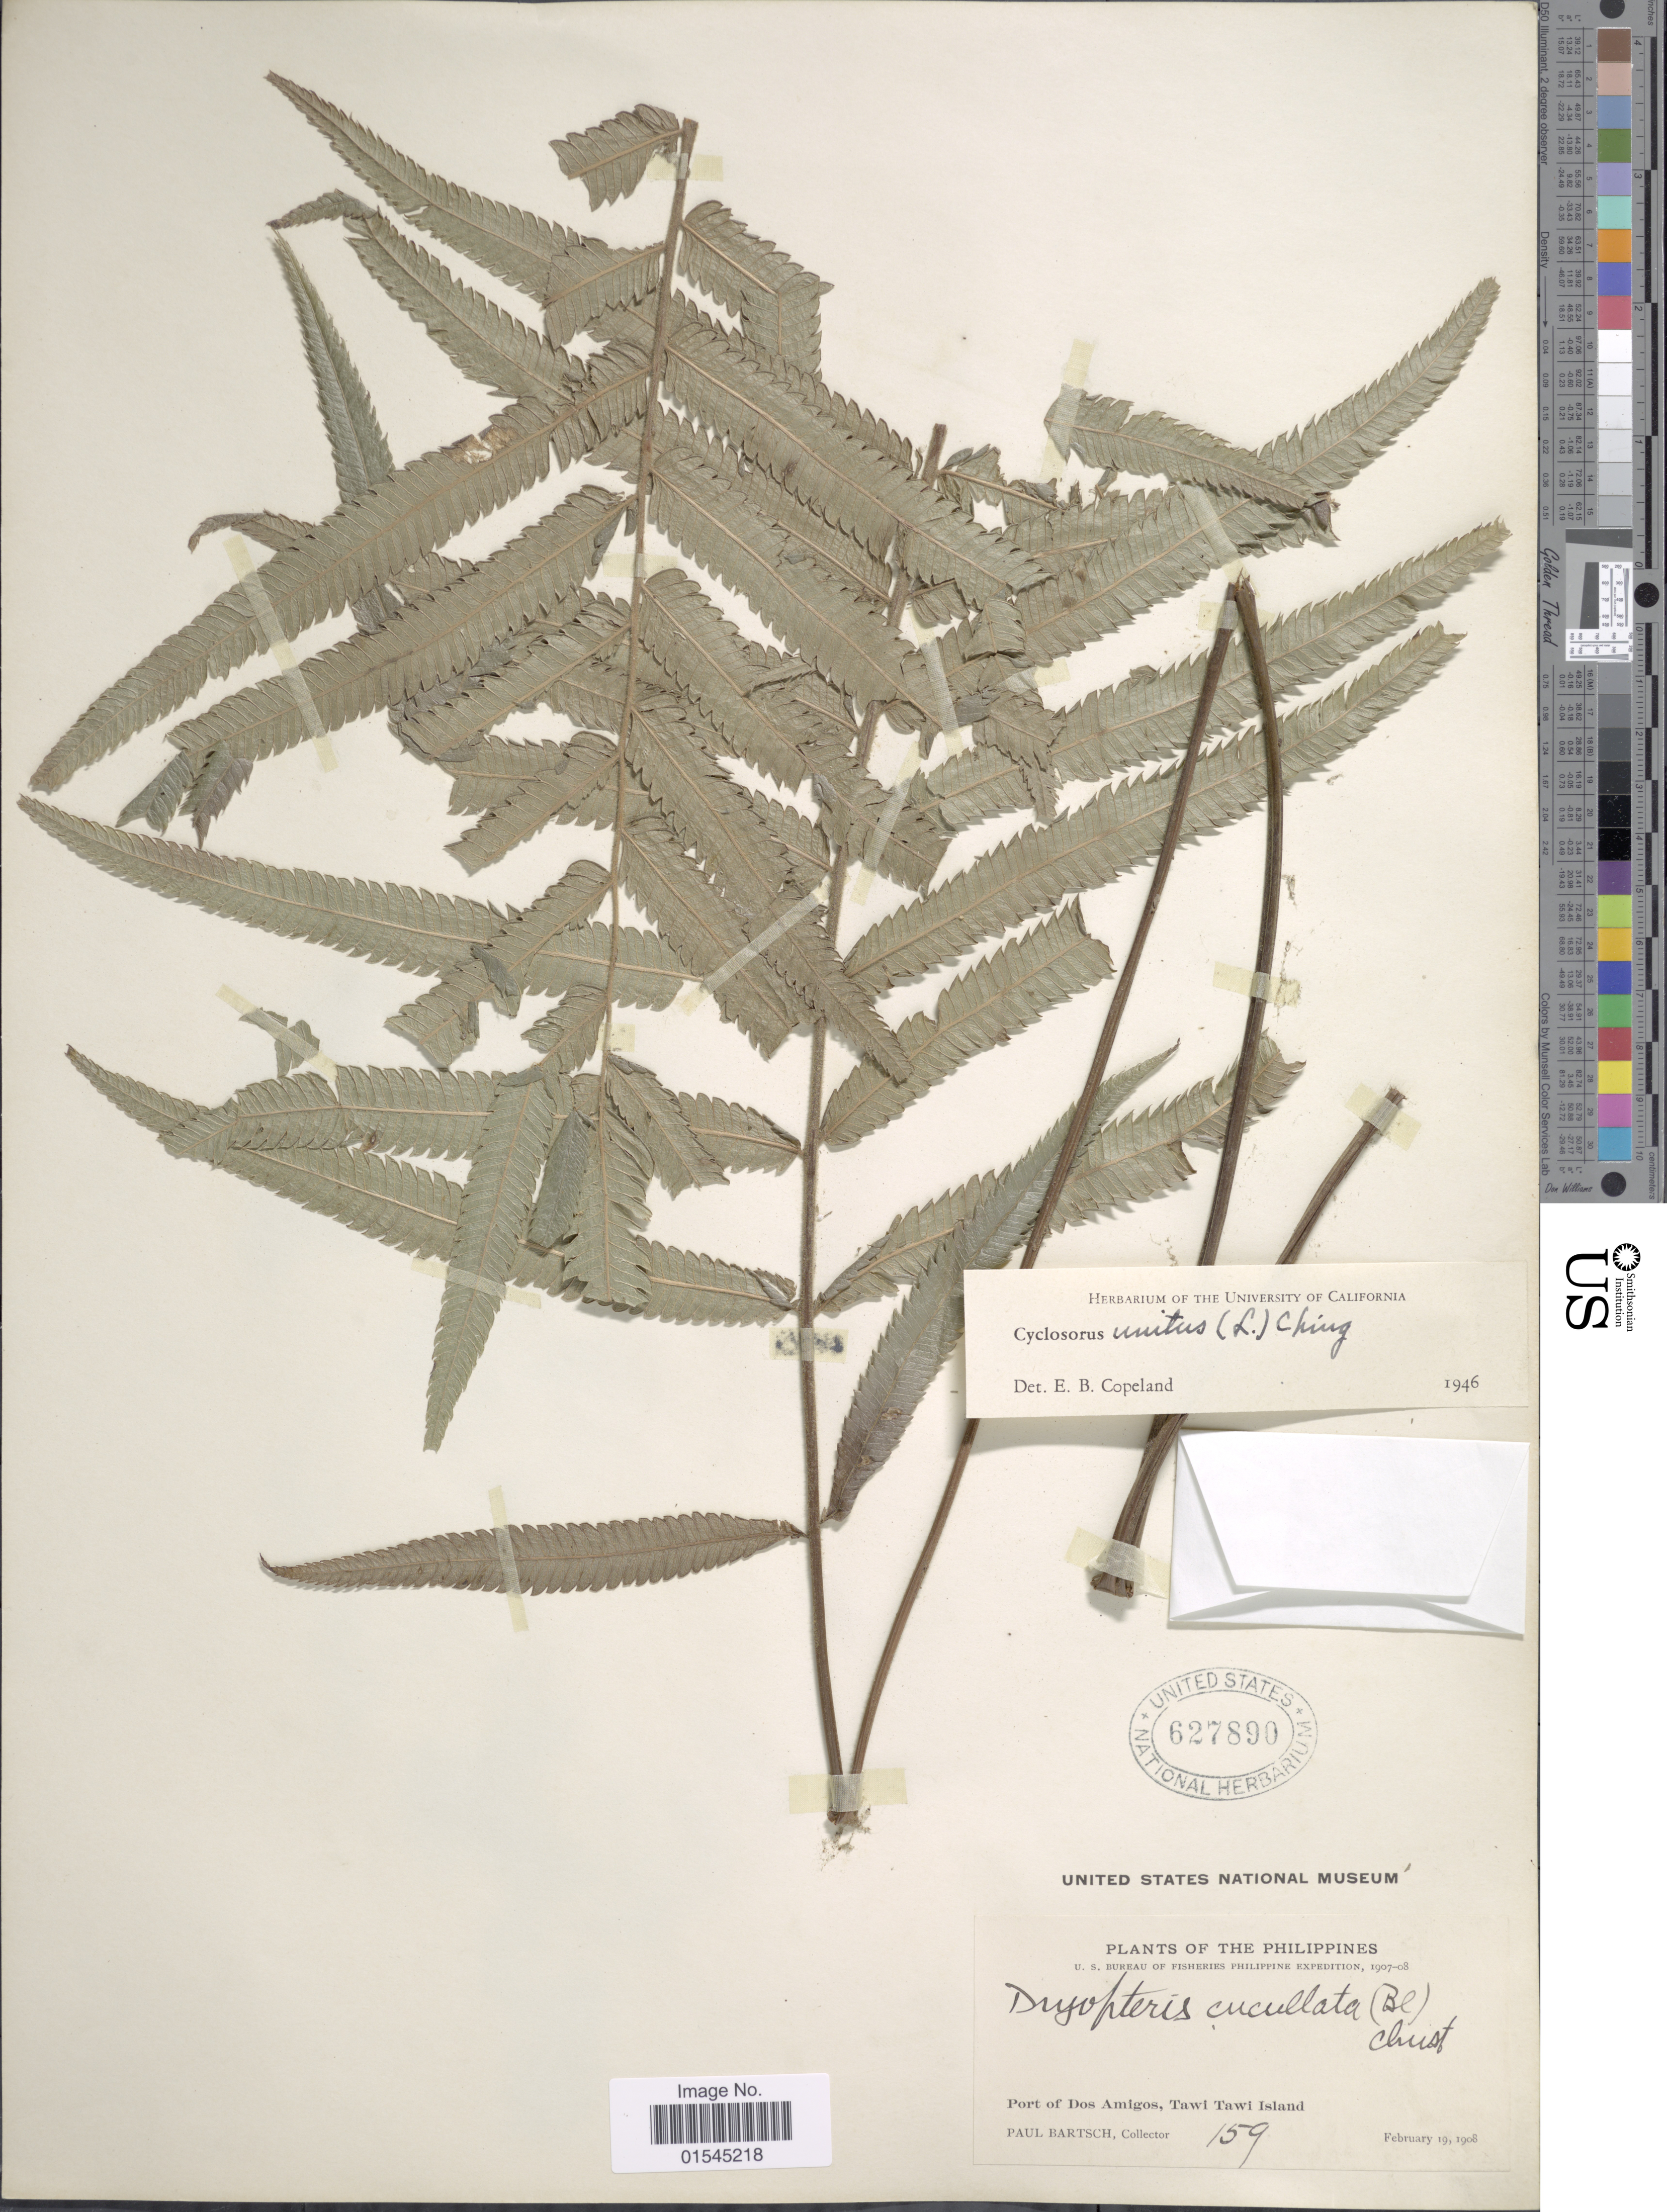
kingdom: Plantae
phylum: Tracheophyta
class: Polypodiopsida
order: Polypodiales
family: Thelypteridaceae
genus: Sphaerostephanos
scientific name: Sphaerostephanos unitus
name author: (L.) Holttum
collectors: P. Bartsch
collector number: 159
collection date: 1908-02-19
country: Philippines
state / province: Muslim Mindanao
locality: Port of Dos Amigos, Tawi Tawi Island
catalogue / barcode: US 627890